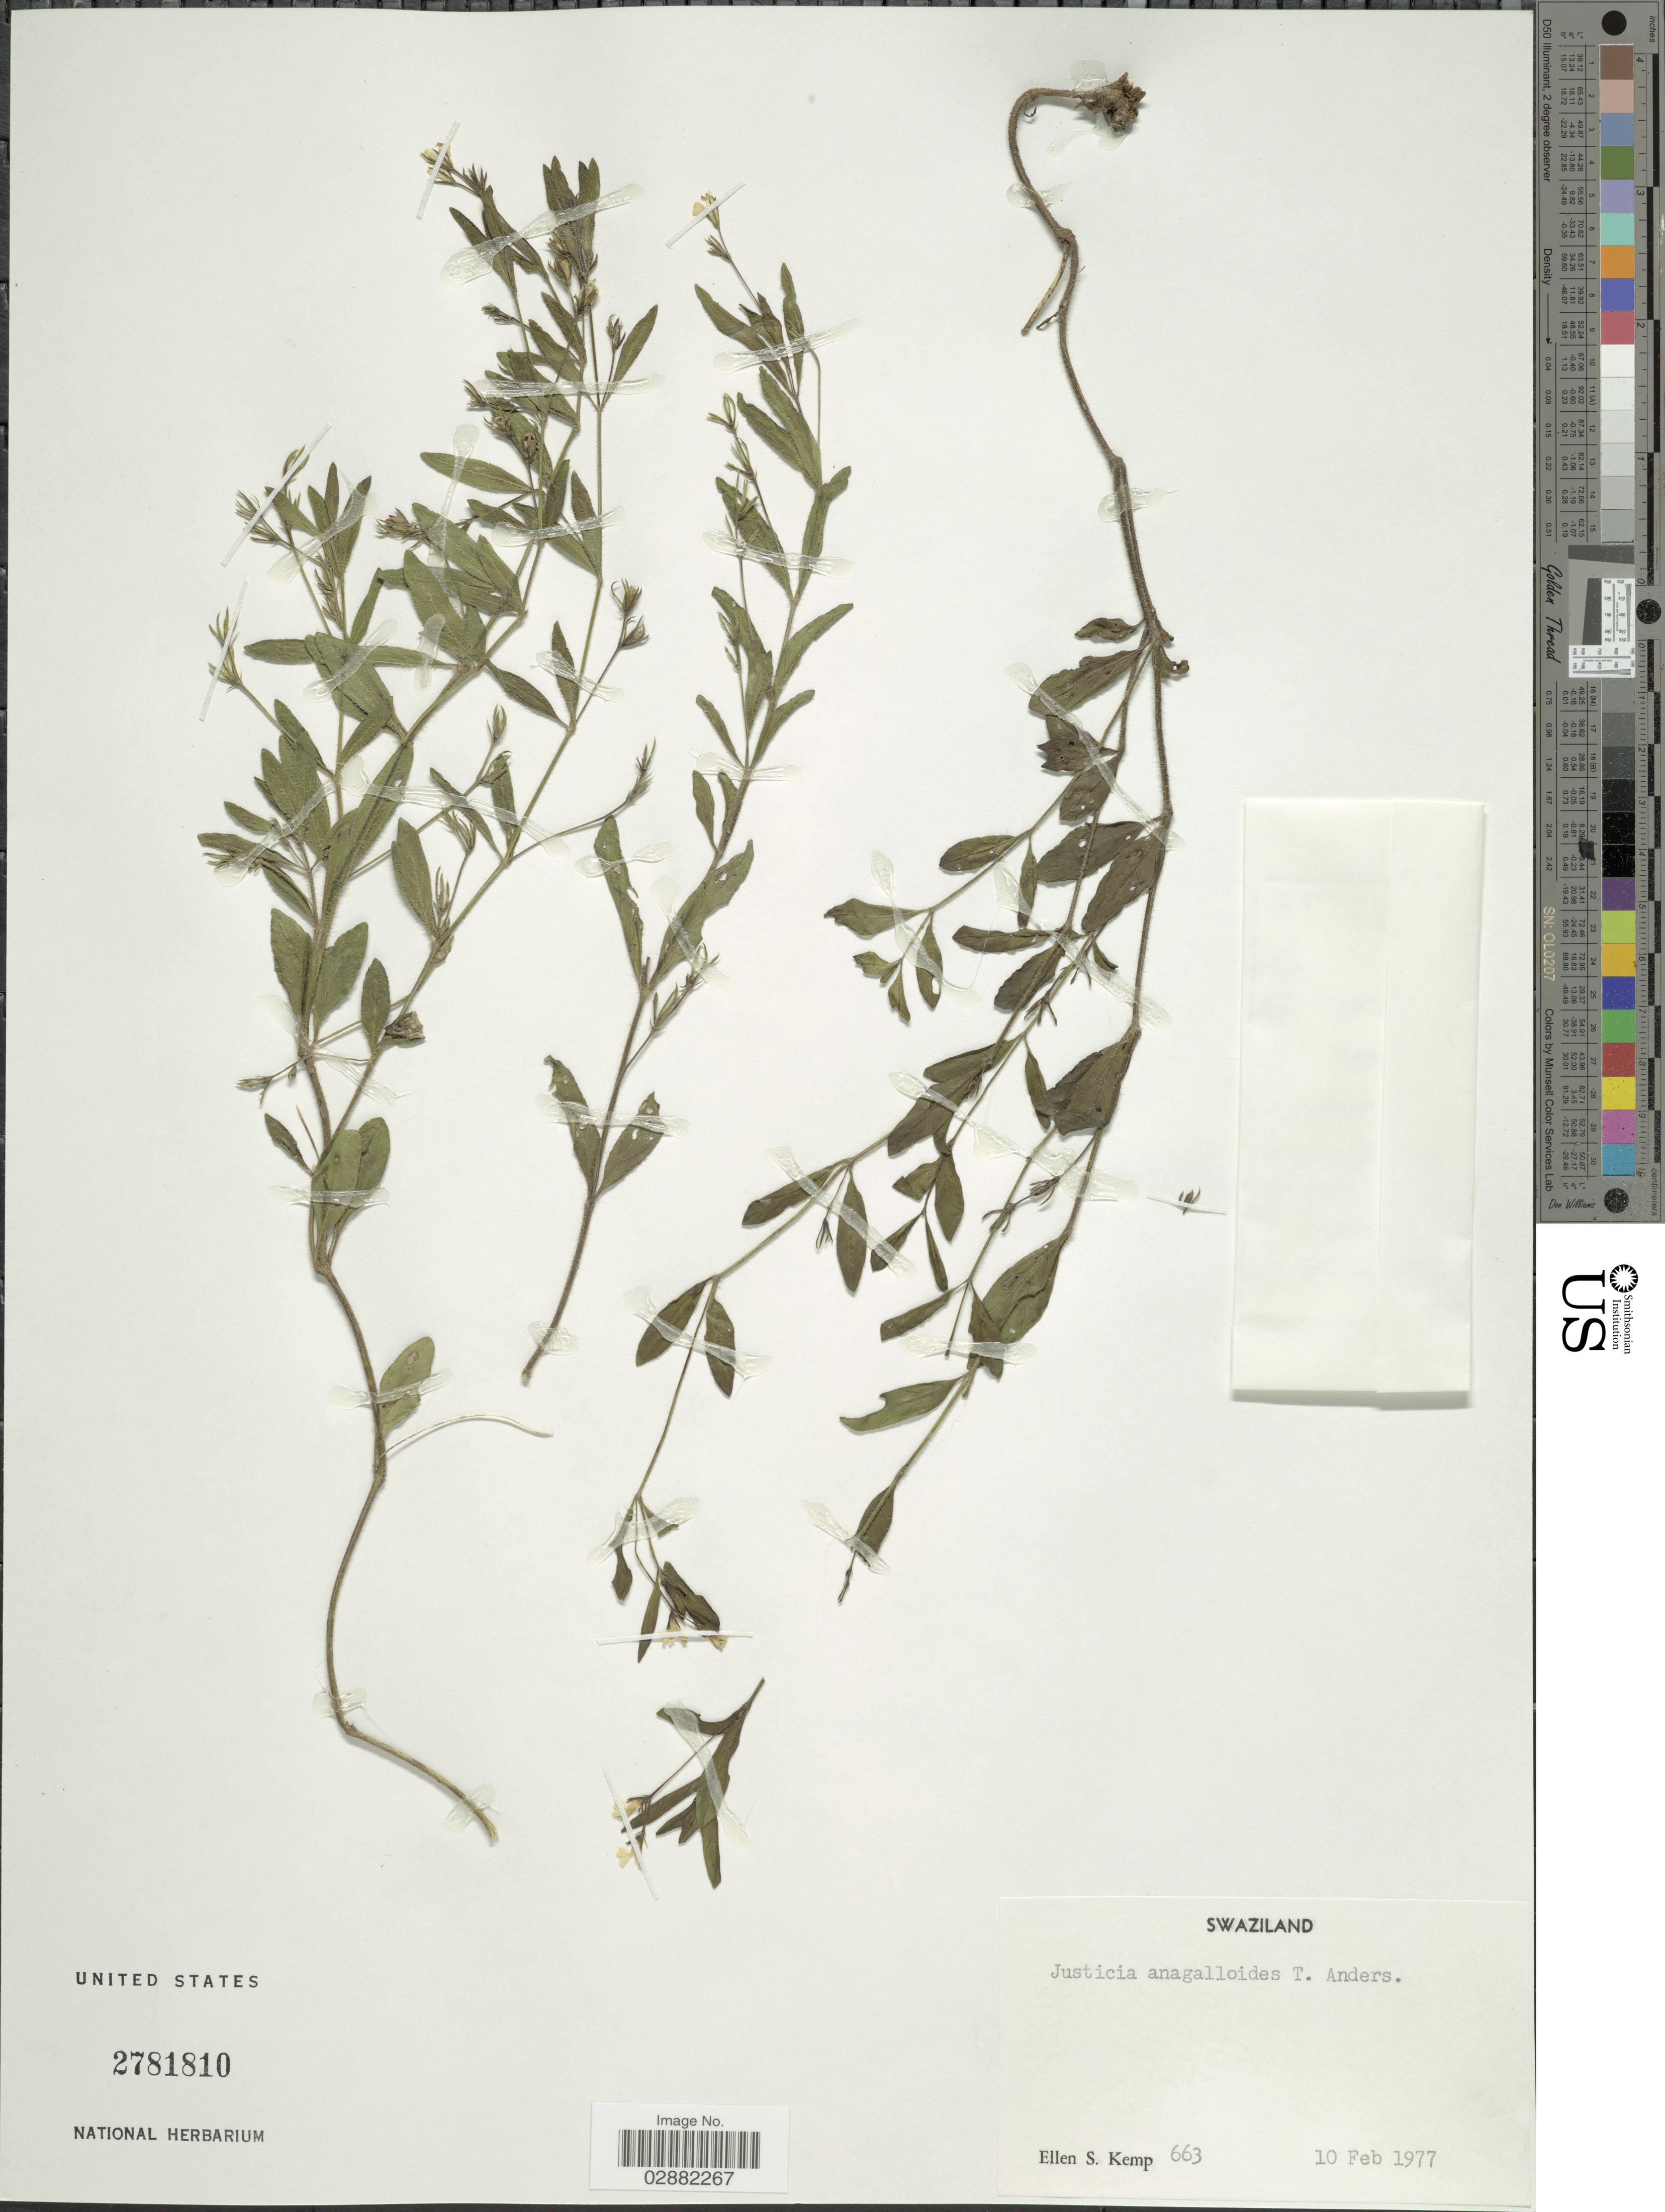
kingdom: Plantae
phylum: Tracheophyta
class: Magnoliopsida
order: Lamiales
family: Acanthaceae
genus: Justicia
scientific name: Justicia anagalloides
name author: (Nees) T. Anderson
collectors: E. S. Kemp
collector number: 663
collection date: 1977-02-10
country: Eswatini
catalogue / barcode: US 2781810